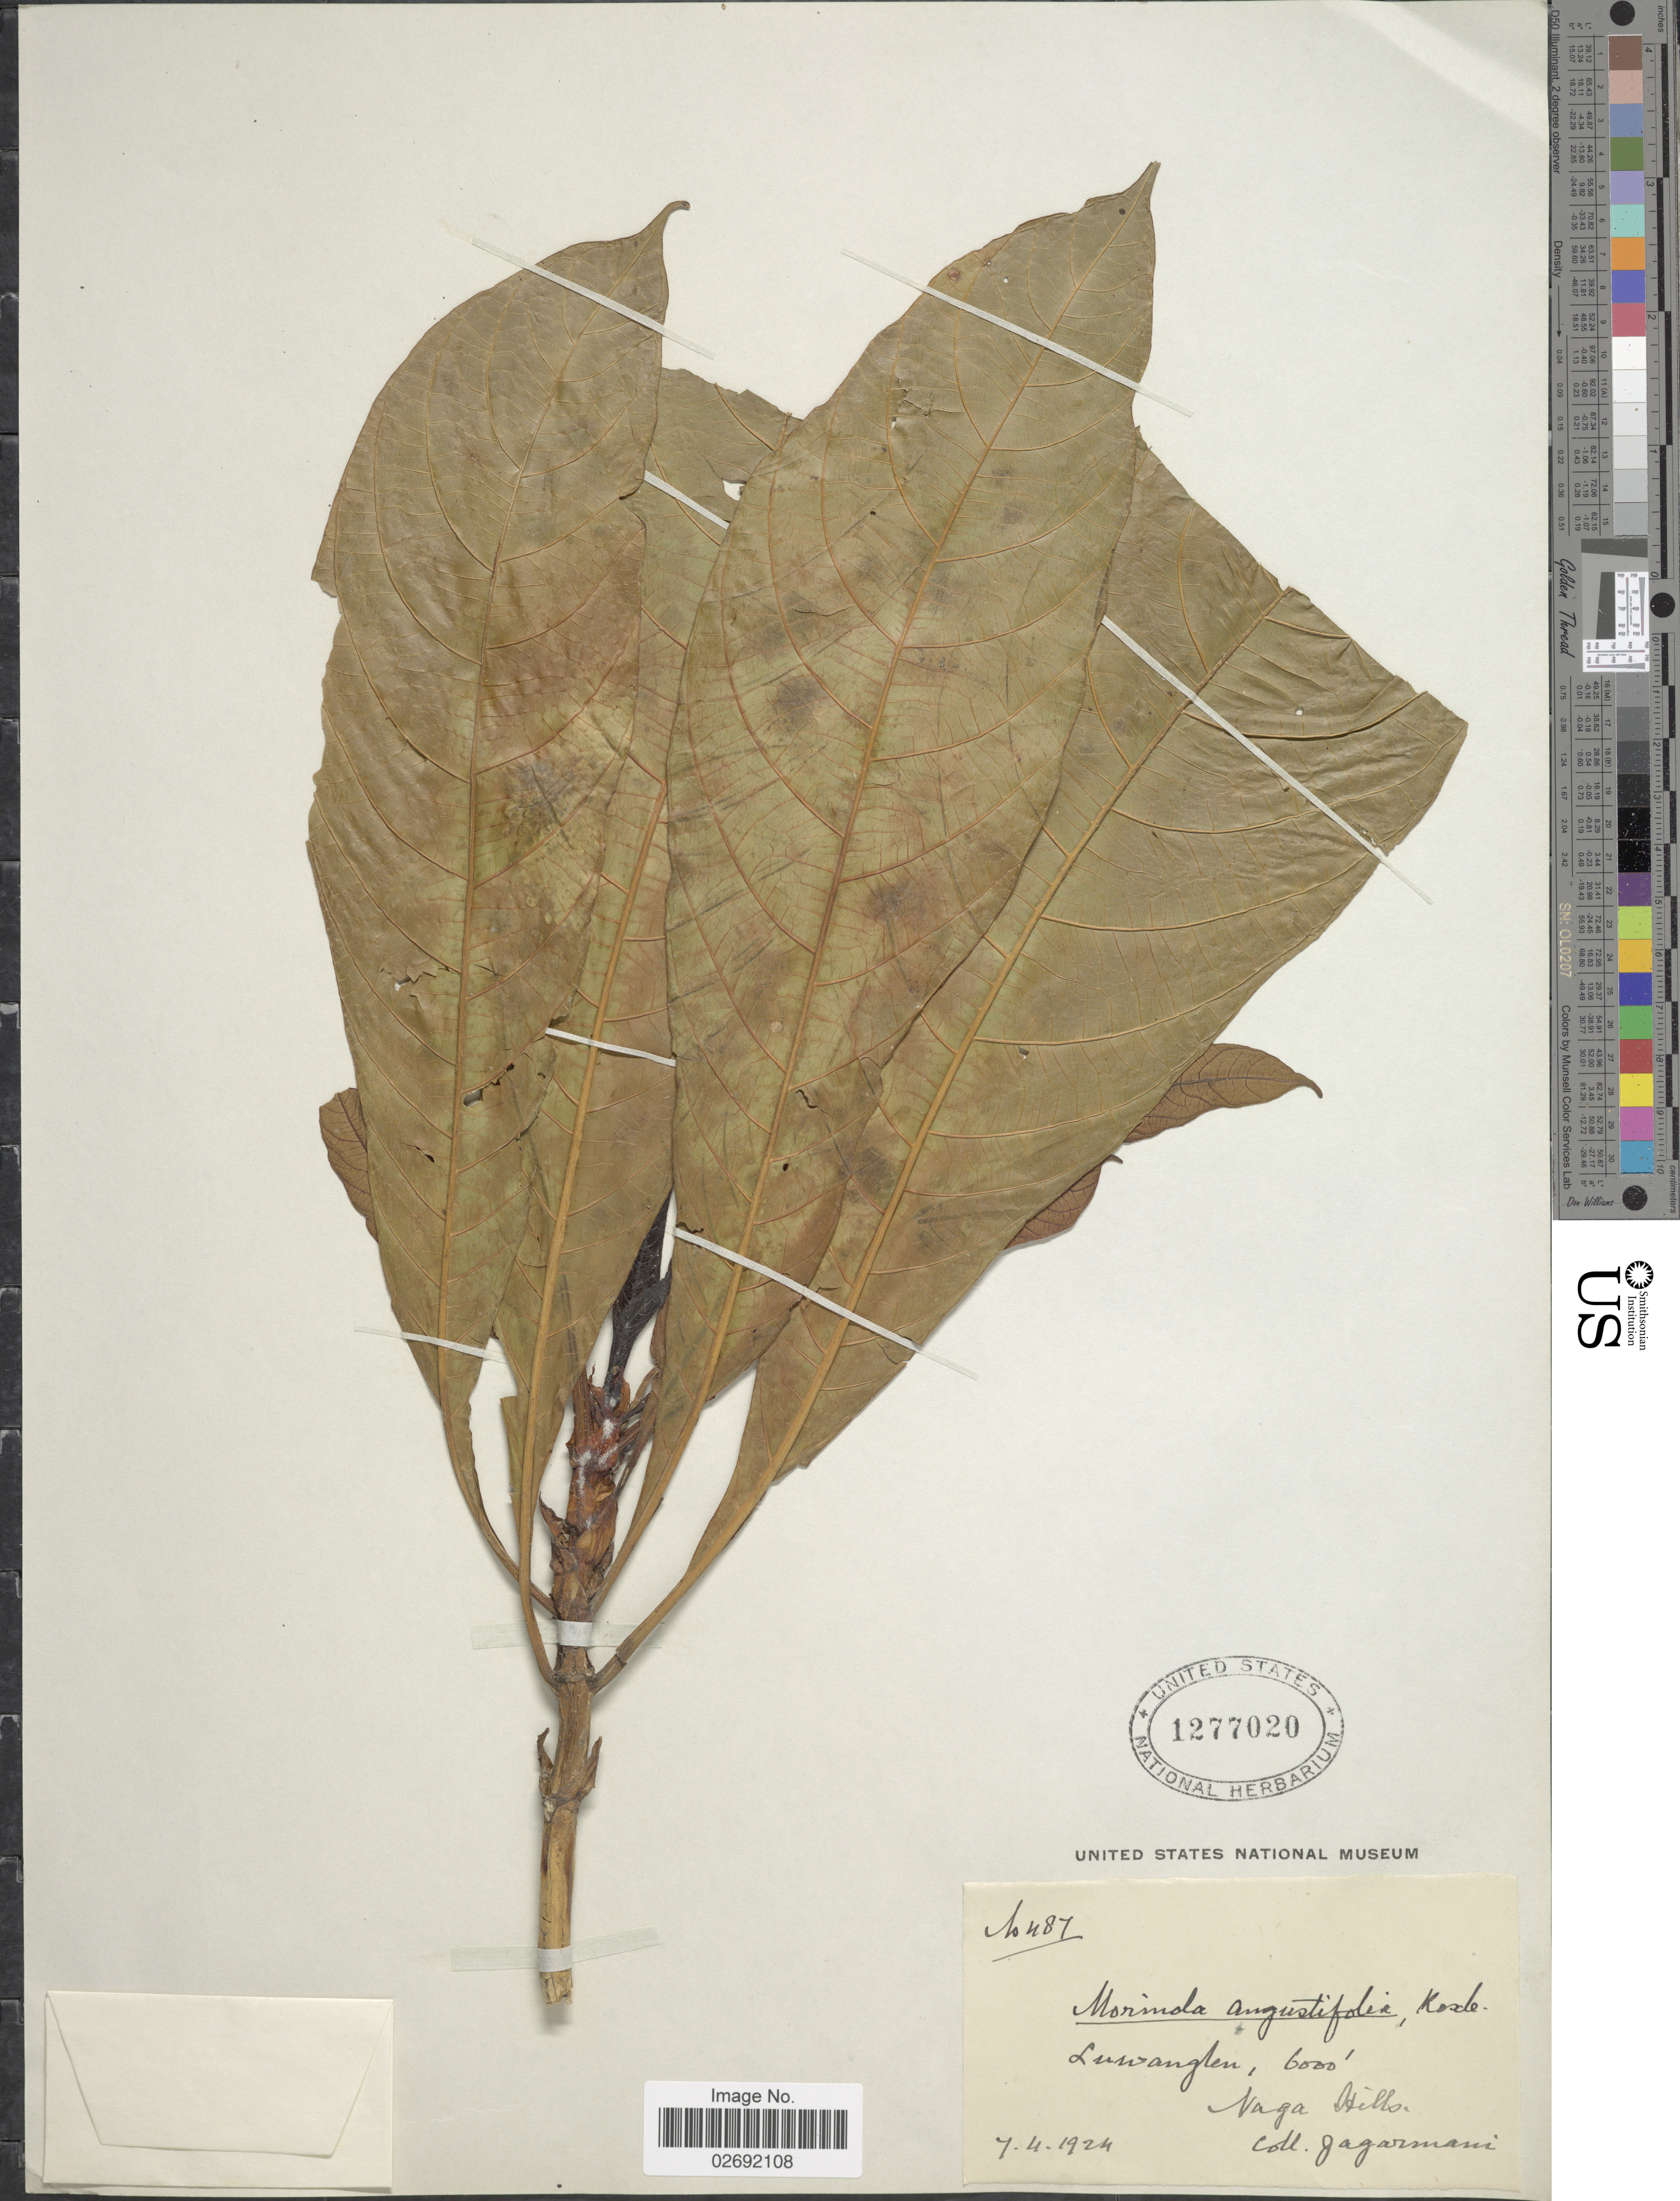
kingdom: Plantae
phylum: Tracheophyta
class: Magnoliopsida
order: Gentianales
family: Rubiaceae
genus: Morinda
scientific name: Morinda angustifolia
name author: Roxb.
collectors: -. Jagarmani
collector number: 487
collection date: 1924-04-07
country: India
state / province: Nagaland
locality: Luwangten, Naga Hills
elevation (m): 1829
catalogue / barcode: US 1277020